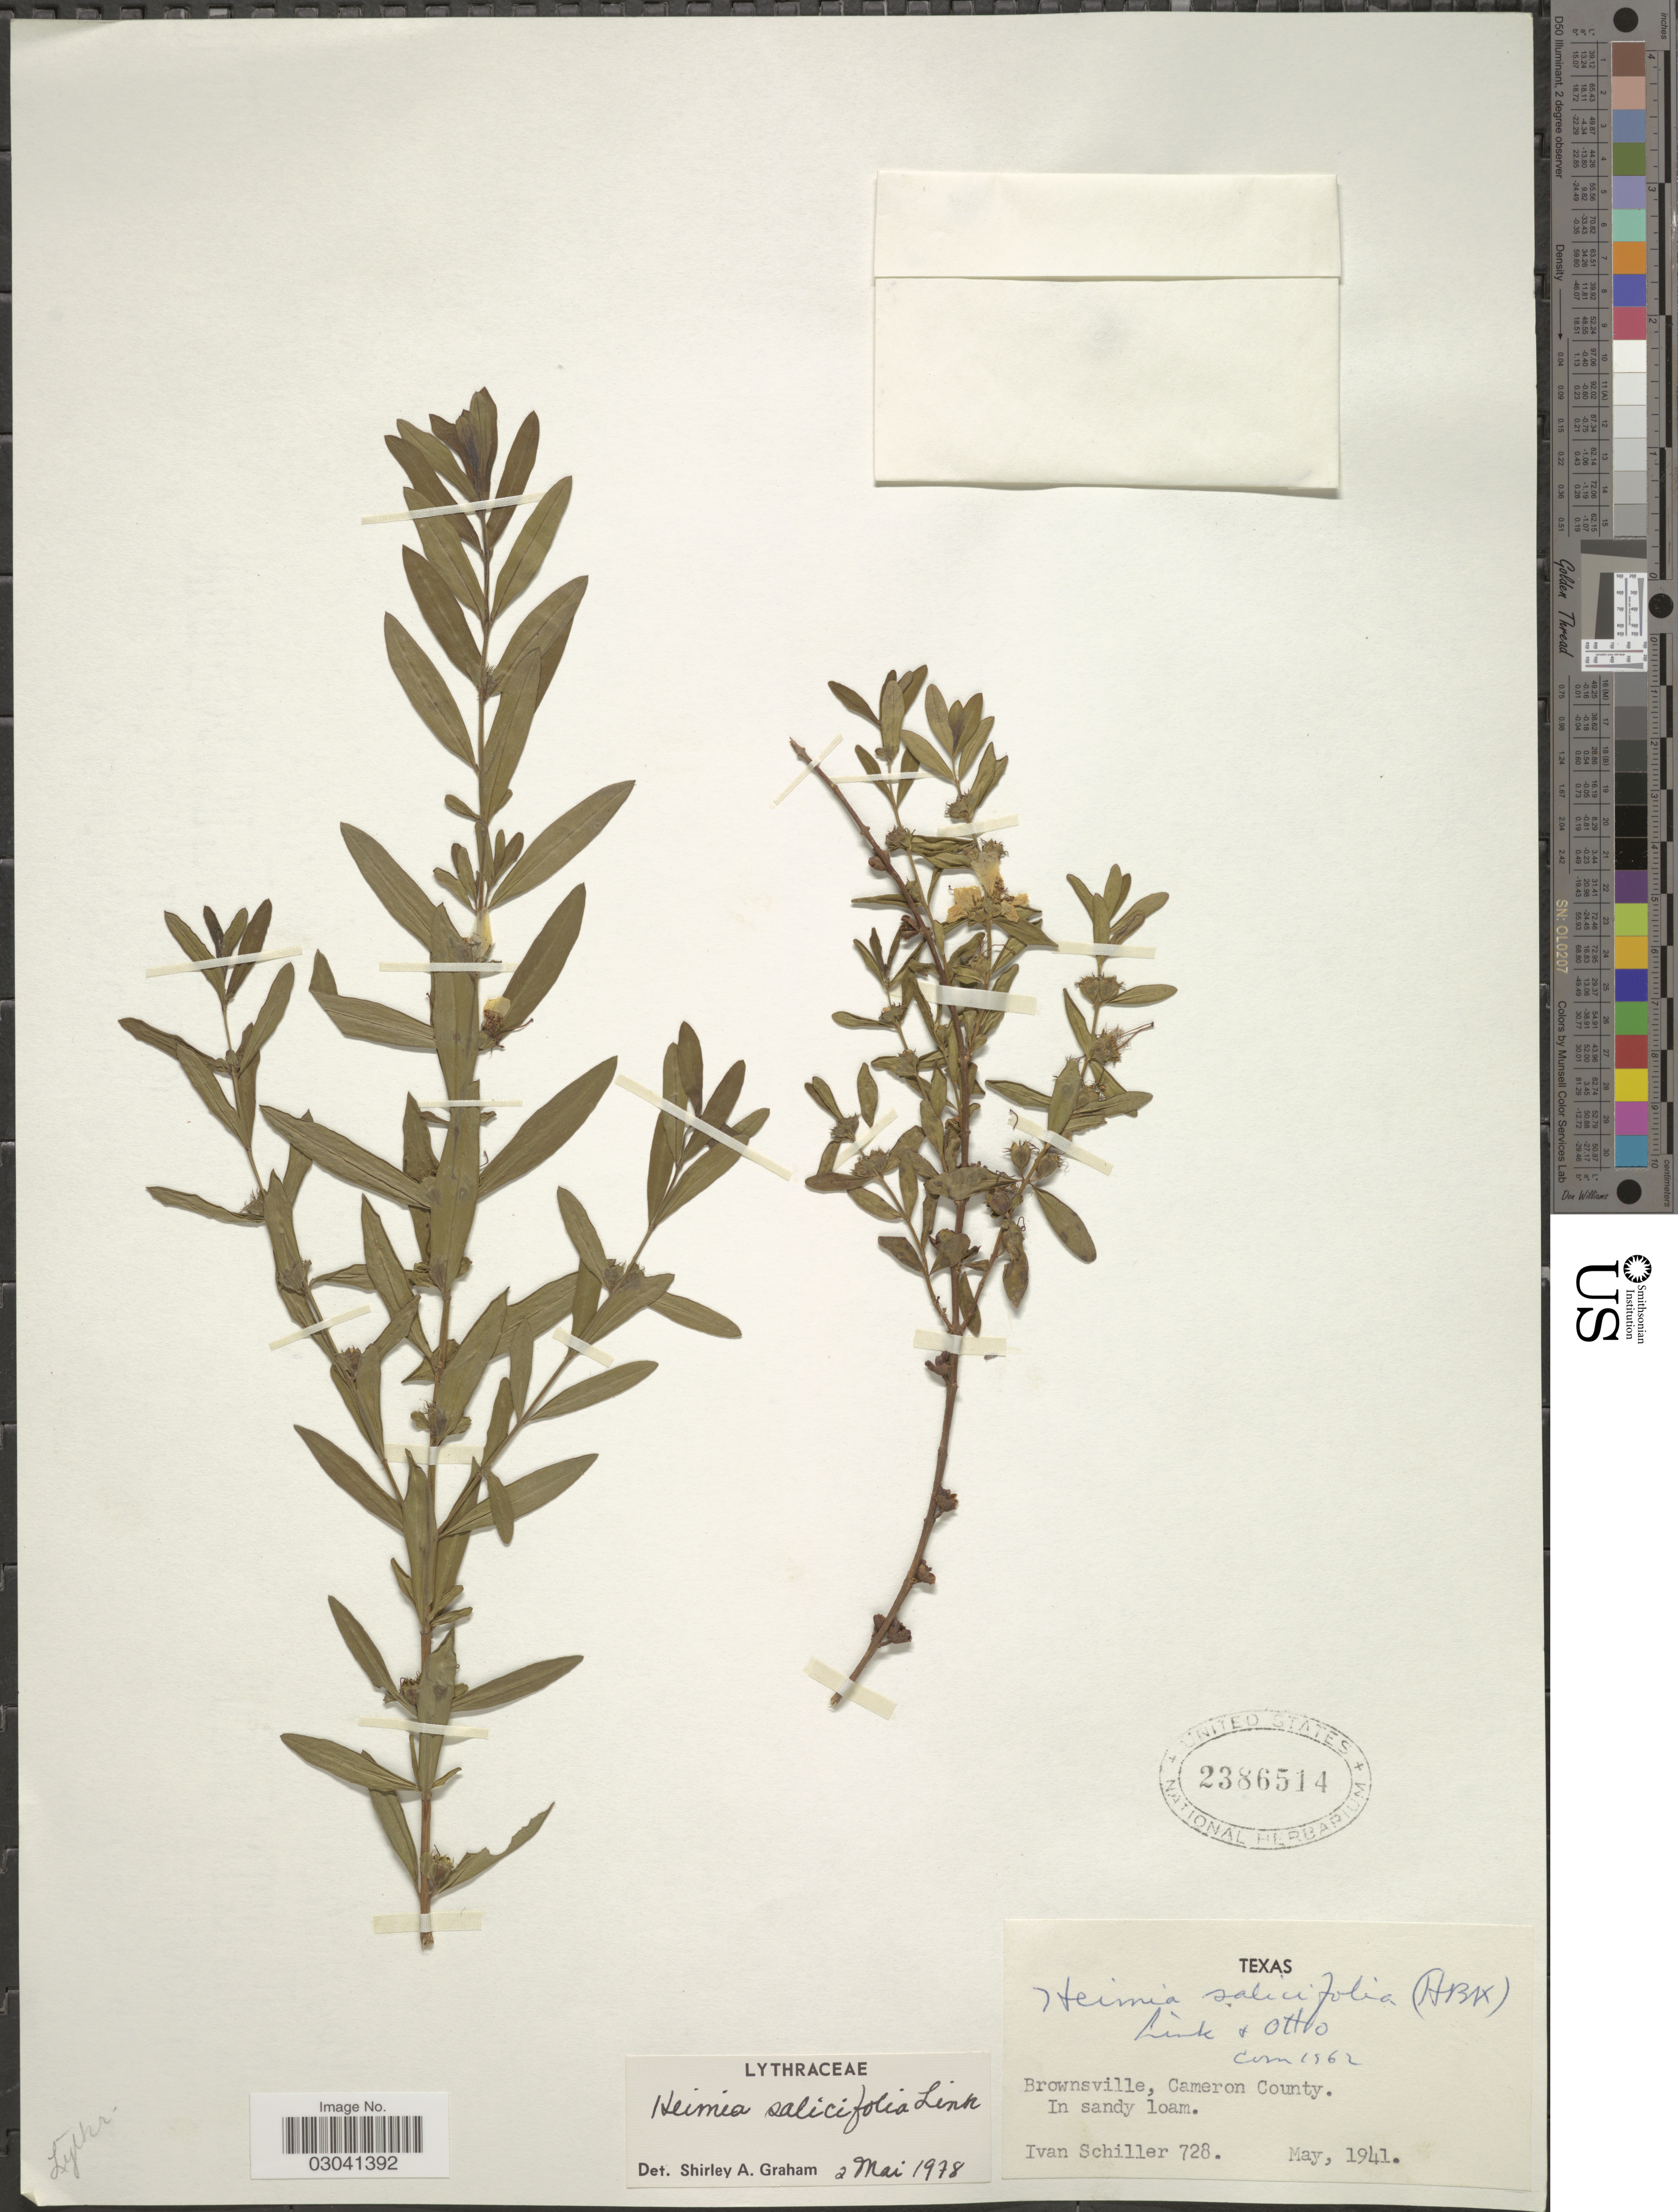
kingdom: Plantae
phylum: Tracheophyta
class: Magnoliopsida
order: Myrtales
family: Lythraceae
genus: Heimia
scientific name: Heimia salicifolia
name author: Link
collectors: I. Schiller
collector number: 728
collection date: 1941-05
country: United States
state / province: Texas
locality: Brownsville, Cameron County.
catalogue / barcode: US 2386514